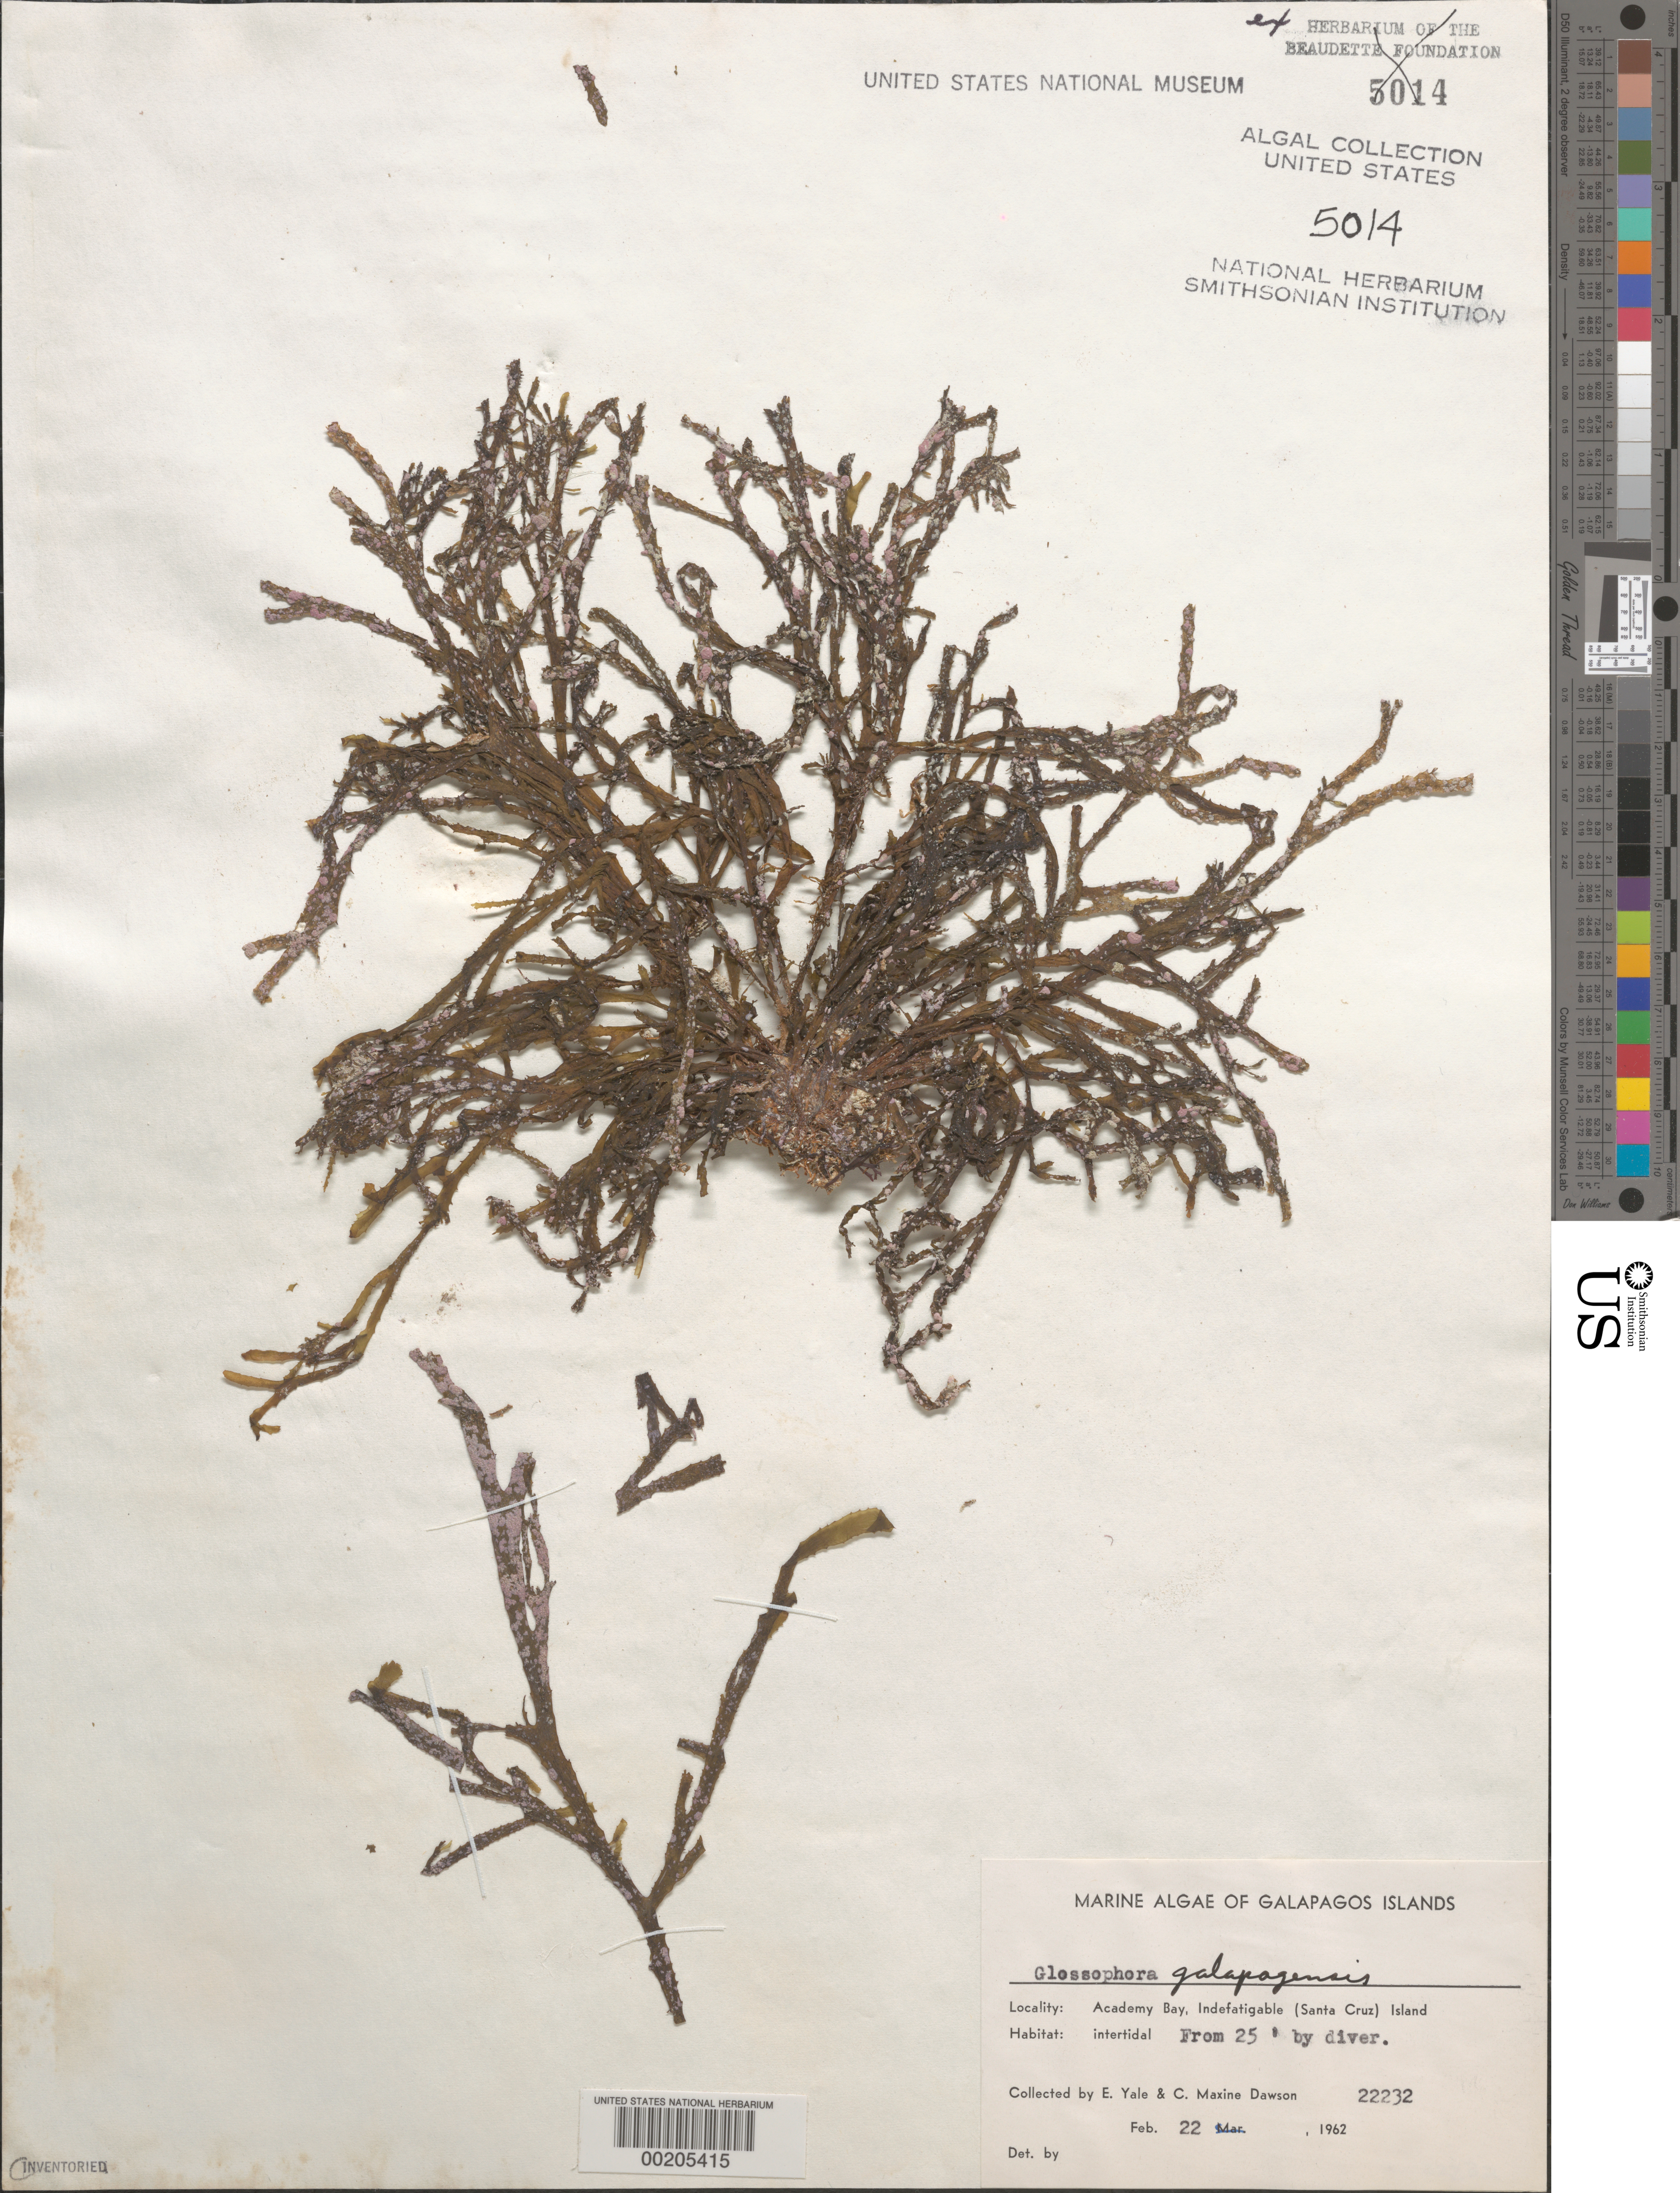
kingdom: Chromista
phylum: Ochrophyta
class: Phaeophyceae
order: Dictyotales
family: Dictyotaceae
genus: Dictyota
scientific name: Dictyota galapagensis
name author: (Farl.) De Clerck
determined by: Algae name updating Project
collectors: E. Y. Dawson & C. M. Dawson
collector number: EYD 22232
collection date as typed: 22 Feb 1962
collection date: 1962-02-22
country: Ecuador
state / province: Colón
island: Santa Cruz [Indefatigable, Chaves]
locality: Academy Bay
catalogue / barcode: US 5014